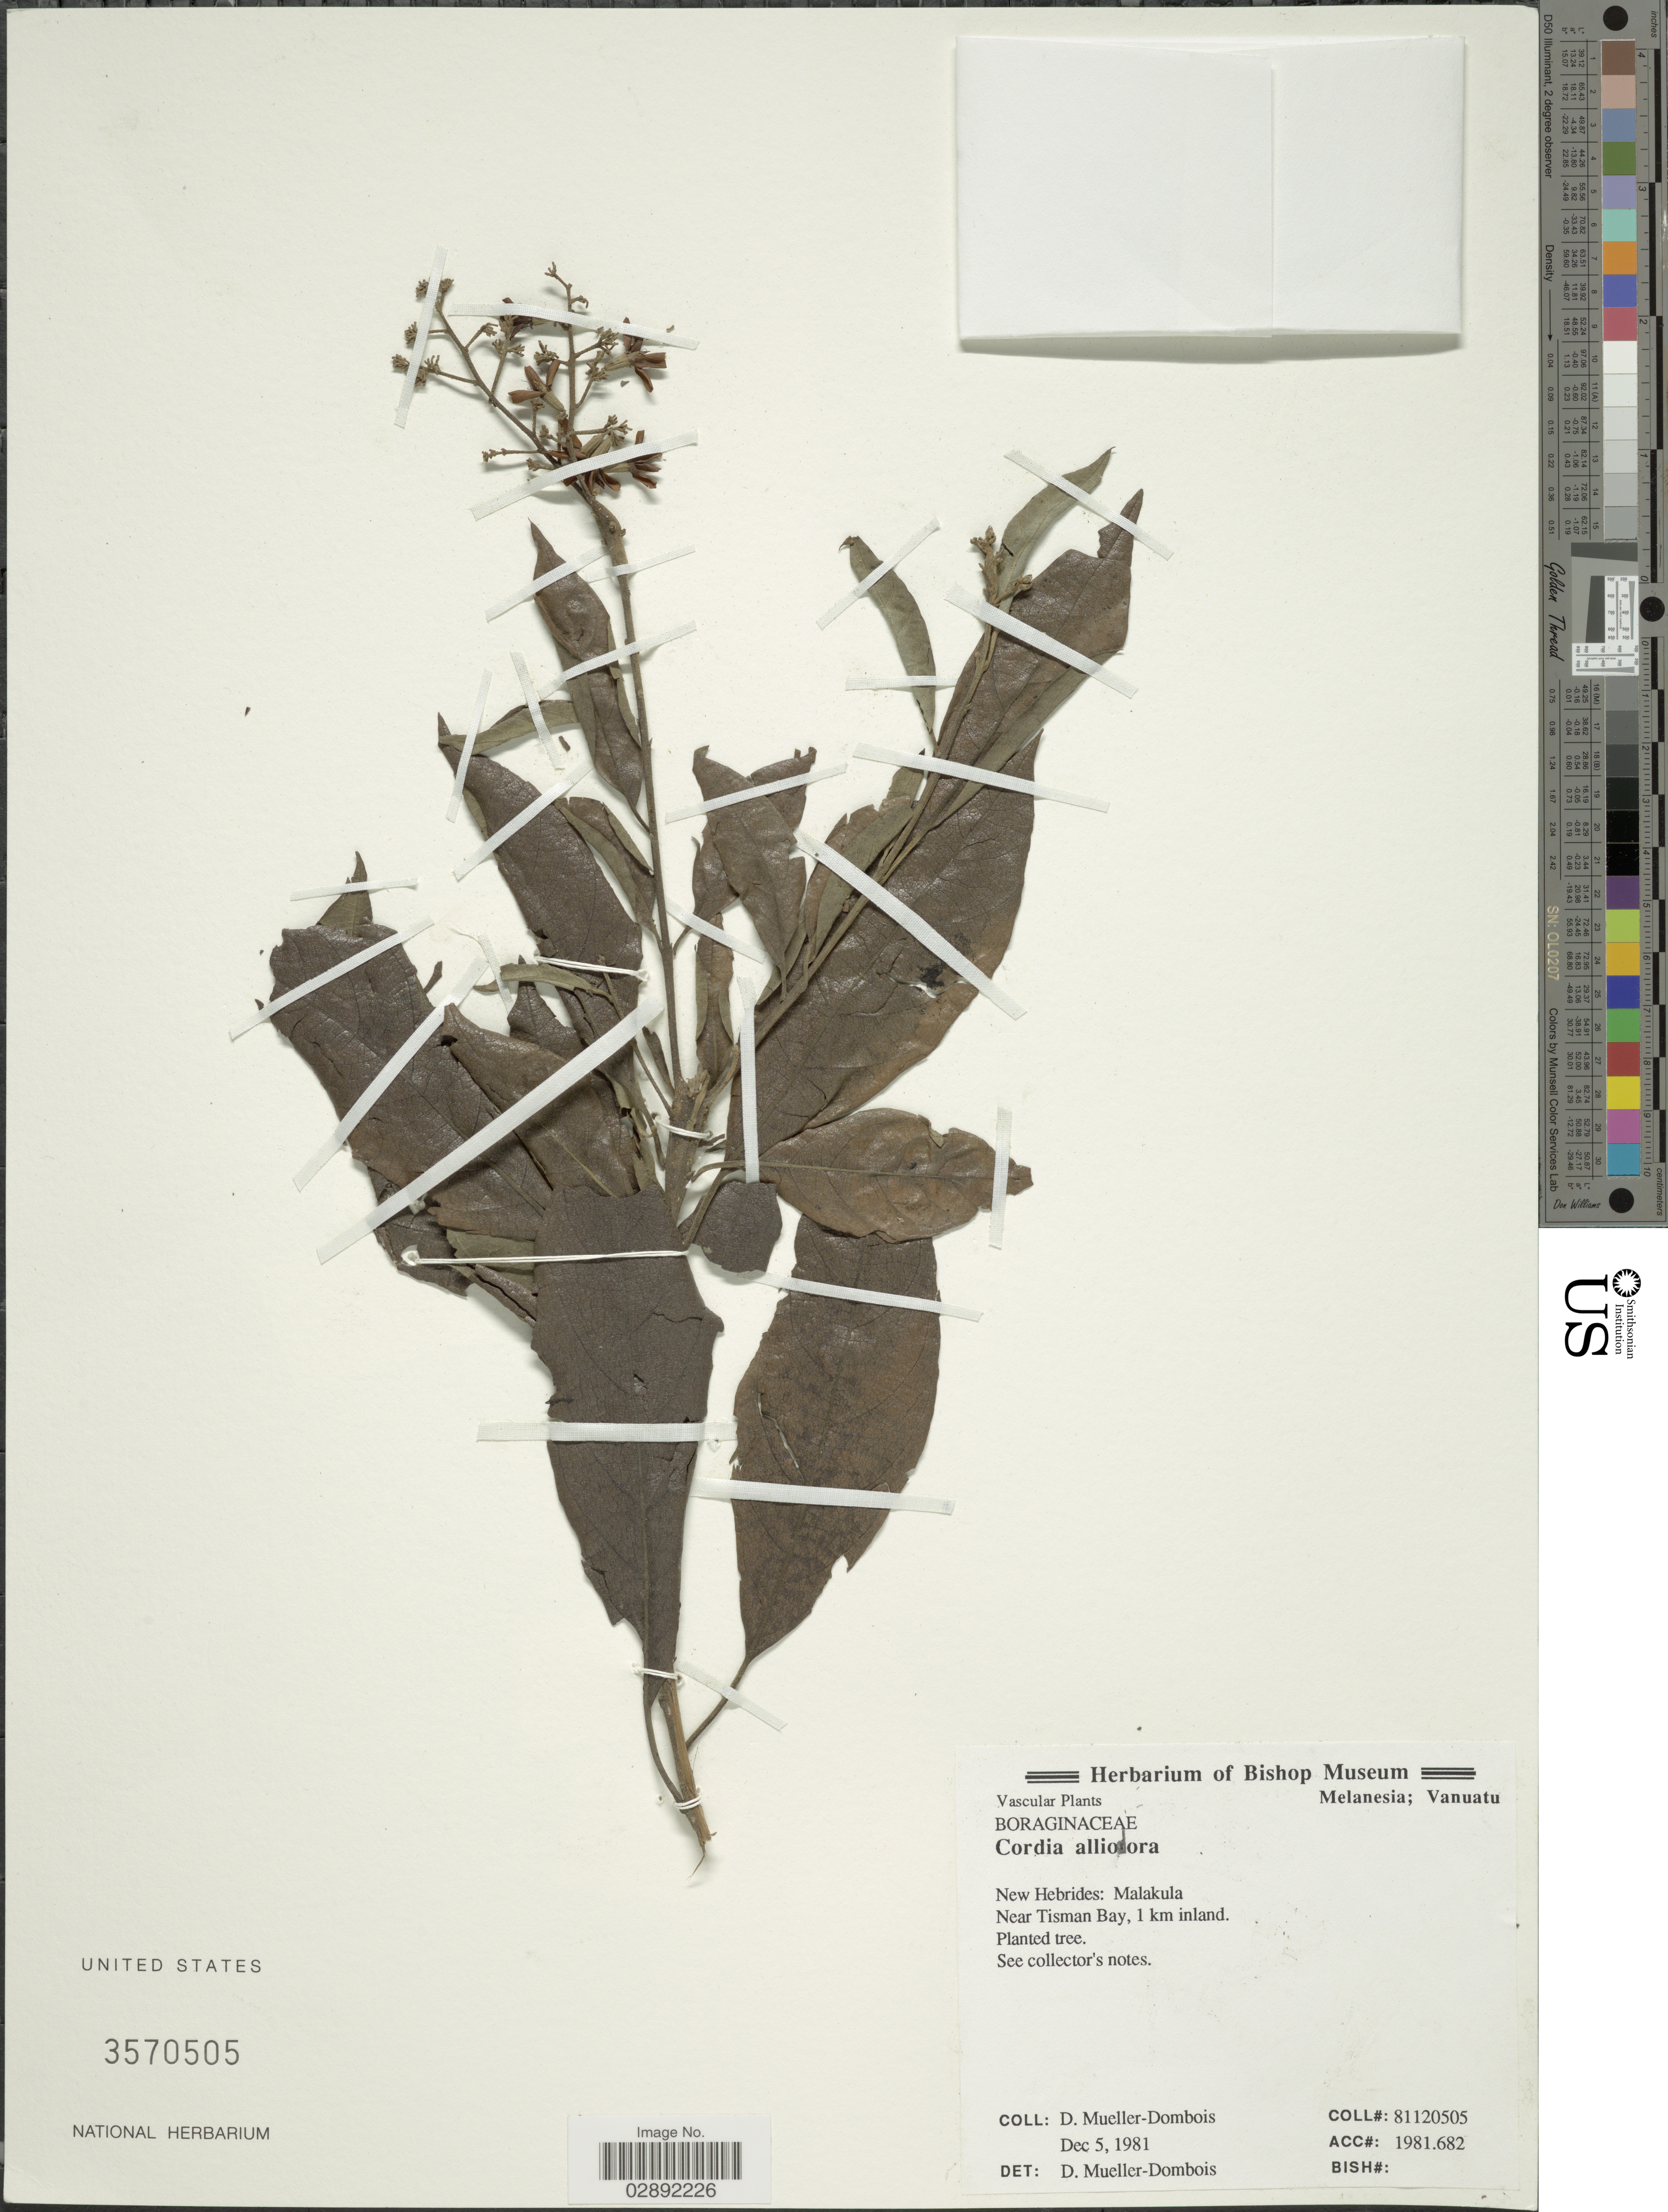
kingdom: Plantae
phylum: Tracheophyta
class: Magnoliopsida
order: Boraginales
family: Cordiaceae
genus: Cordia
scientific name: Cordia alliodora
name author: (Ruiz & Pav.) Oken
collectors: D. Mueller-Dombois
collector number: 81120505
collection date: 1981-12-05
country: Vanuatu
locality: New Hebrides: Malakula. Near Tisman Bay, 1 km inland.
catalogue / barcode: US 3570505